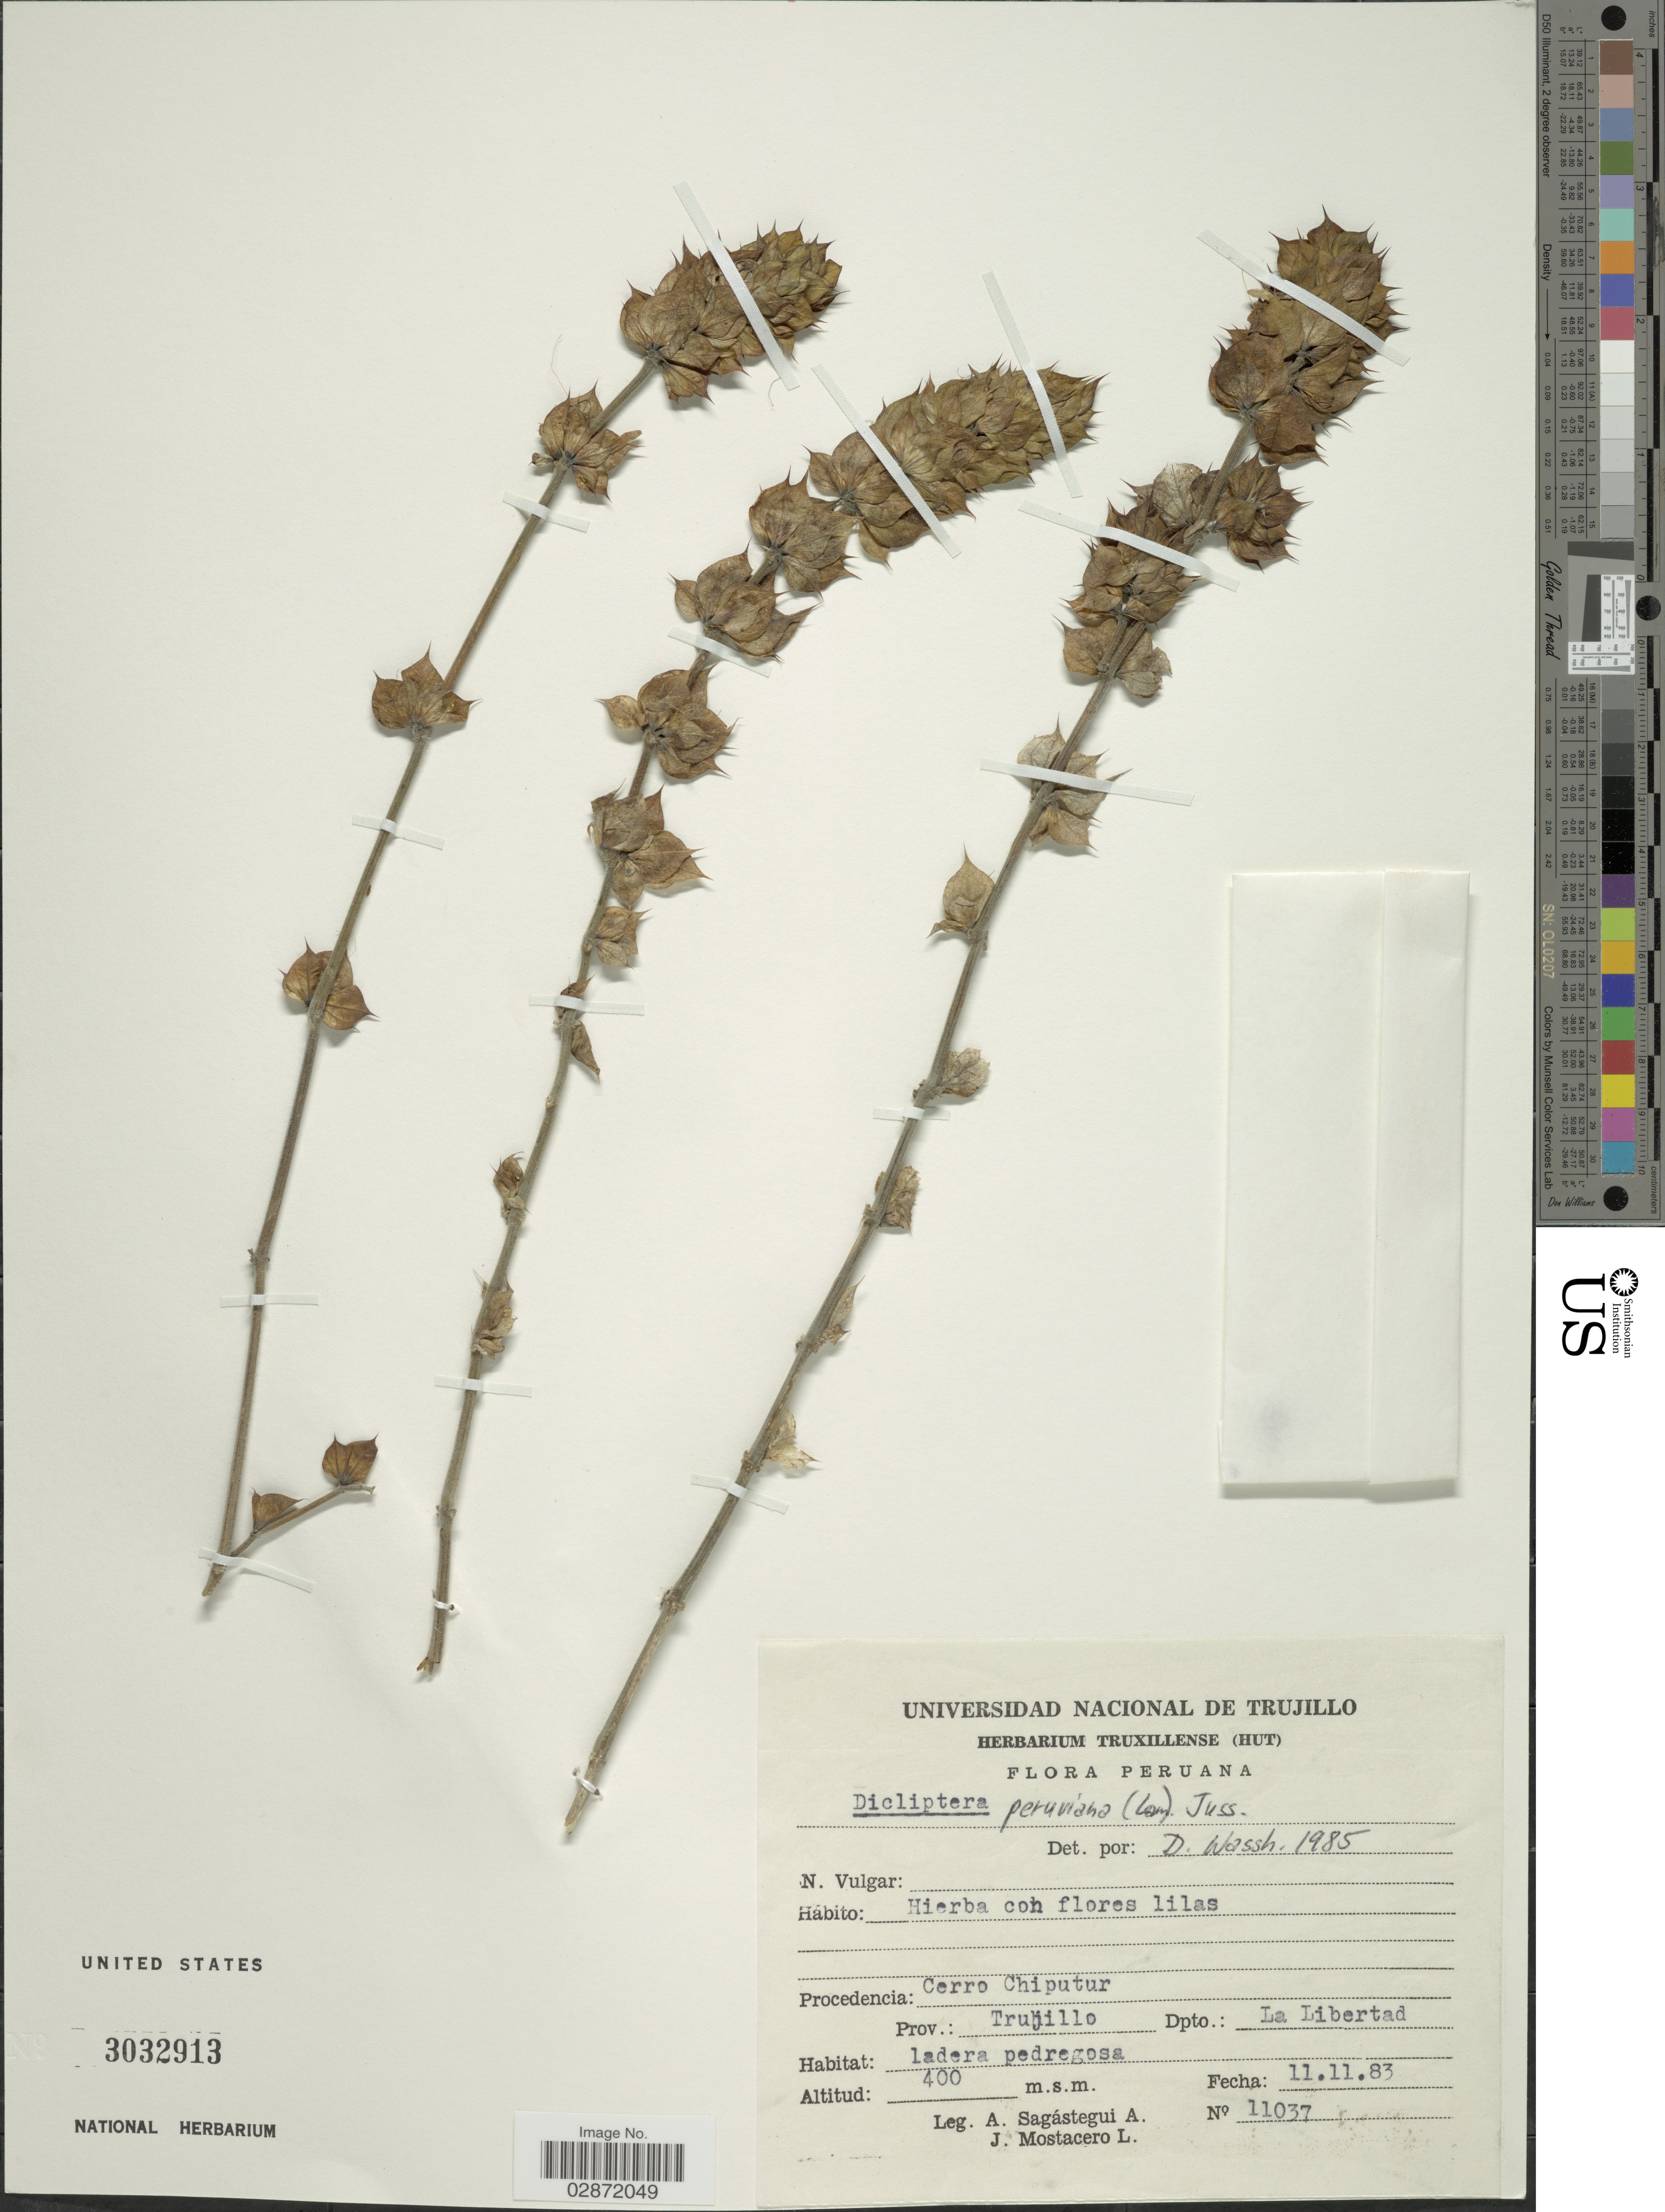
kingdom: Plantae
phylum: Tracheophyta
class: Magnoliopsida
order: Lamiales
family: Acanthaceae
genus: Dicliptera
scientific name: Dicliptera peruviana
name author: (Ruiz & Pav.) Juss.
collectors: A. Sagástegui A. & J. Mostacero L.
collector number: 11037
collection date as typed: Transcribed d/m/y: 11/11/83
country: Venezuela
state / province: Trujillo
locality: Cerro Chiputur. Prov.: Trujillo. Dpto.: La Libertad.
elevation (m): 400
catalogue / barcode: US 3032913